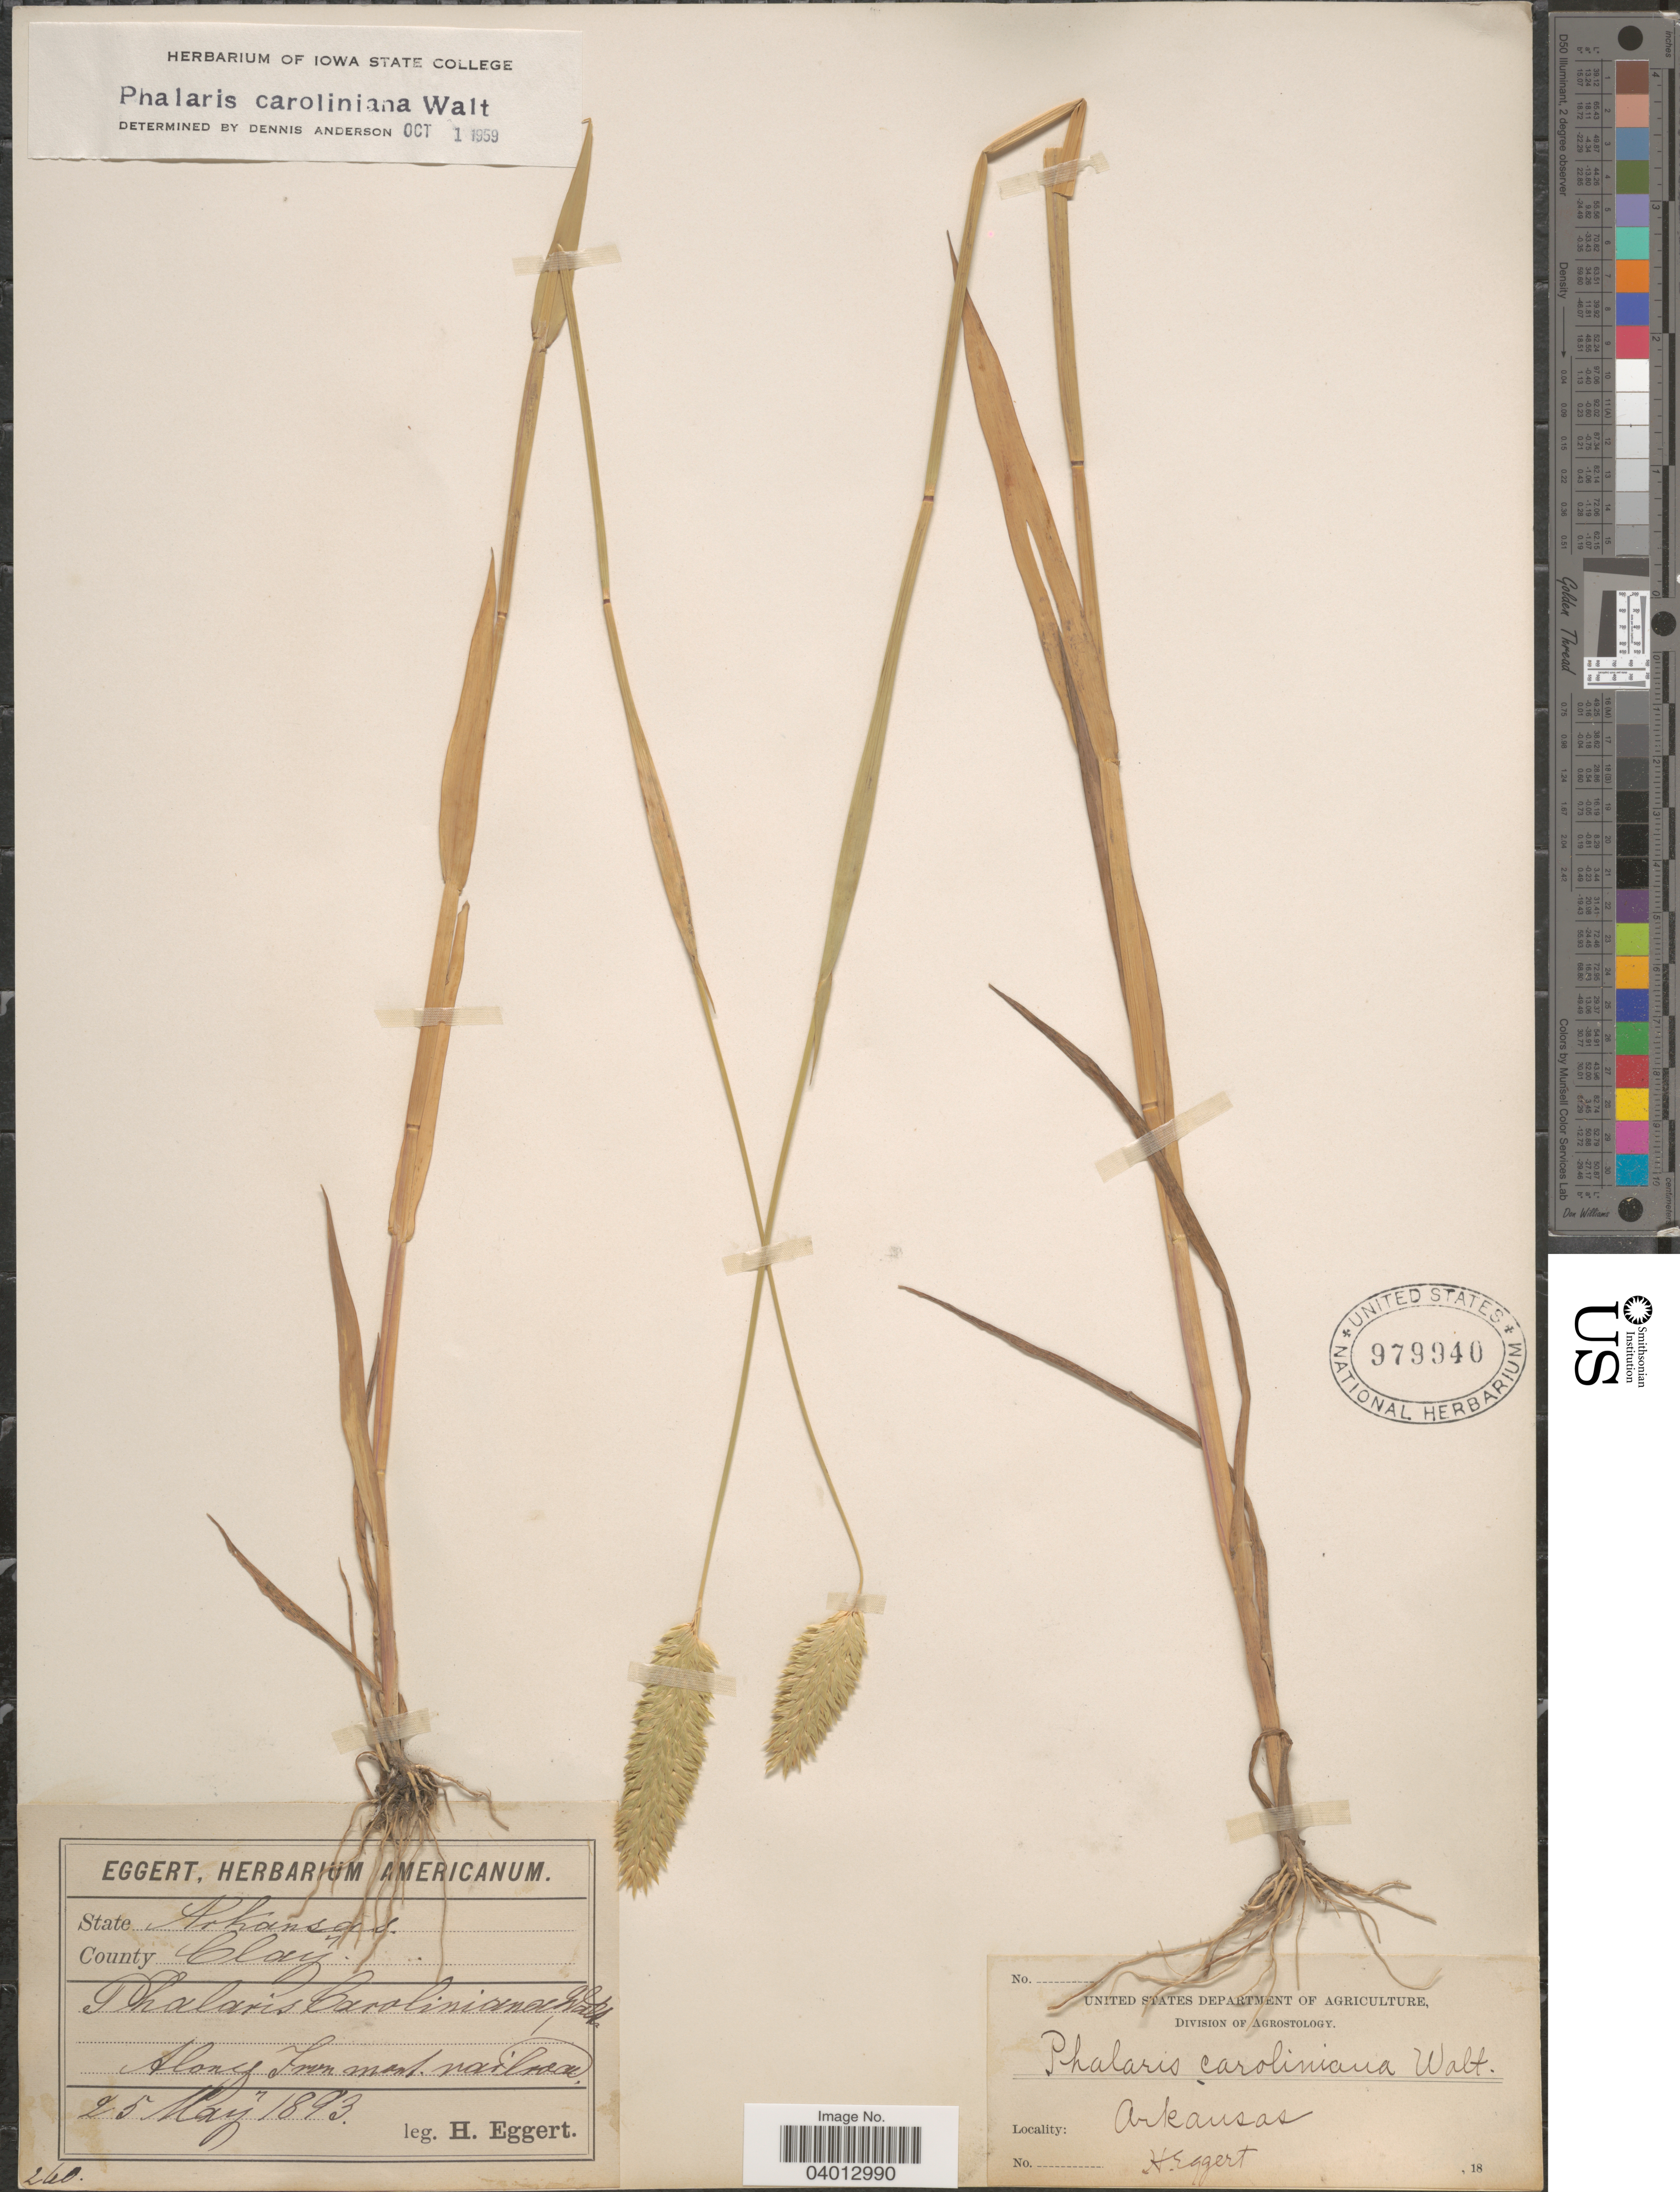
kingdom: Plantae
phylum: Tracheophyta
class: Liliopsida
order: Poales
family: Poaceae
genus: Phalaris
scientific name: Phalaris caroliniana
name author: Walter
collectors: H. Eggert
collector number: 260?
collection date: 1893-05-25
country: United States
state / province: Arkansas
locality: County Clay. Along Iron mont. railroad.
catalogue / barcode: US 979940